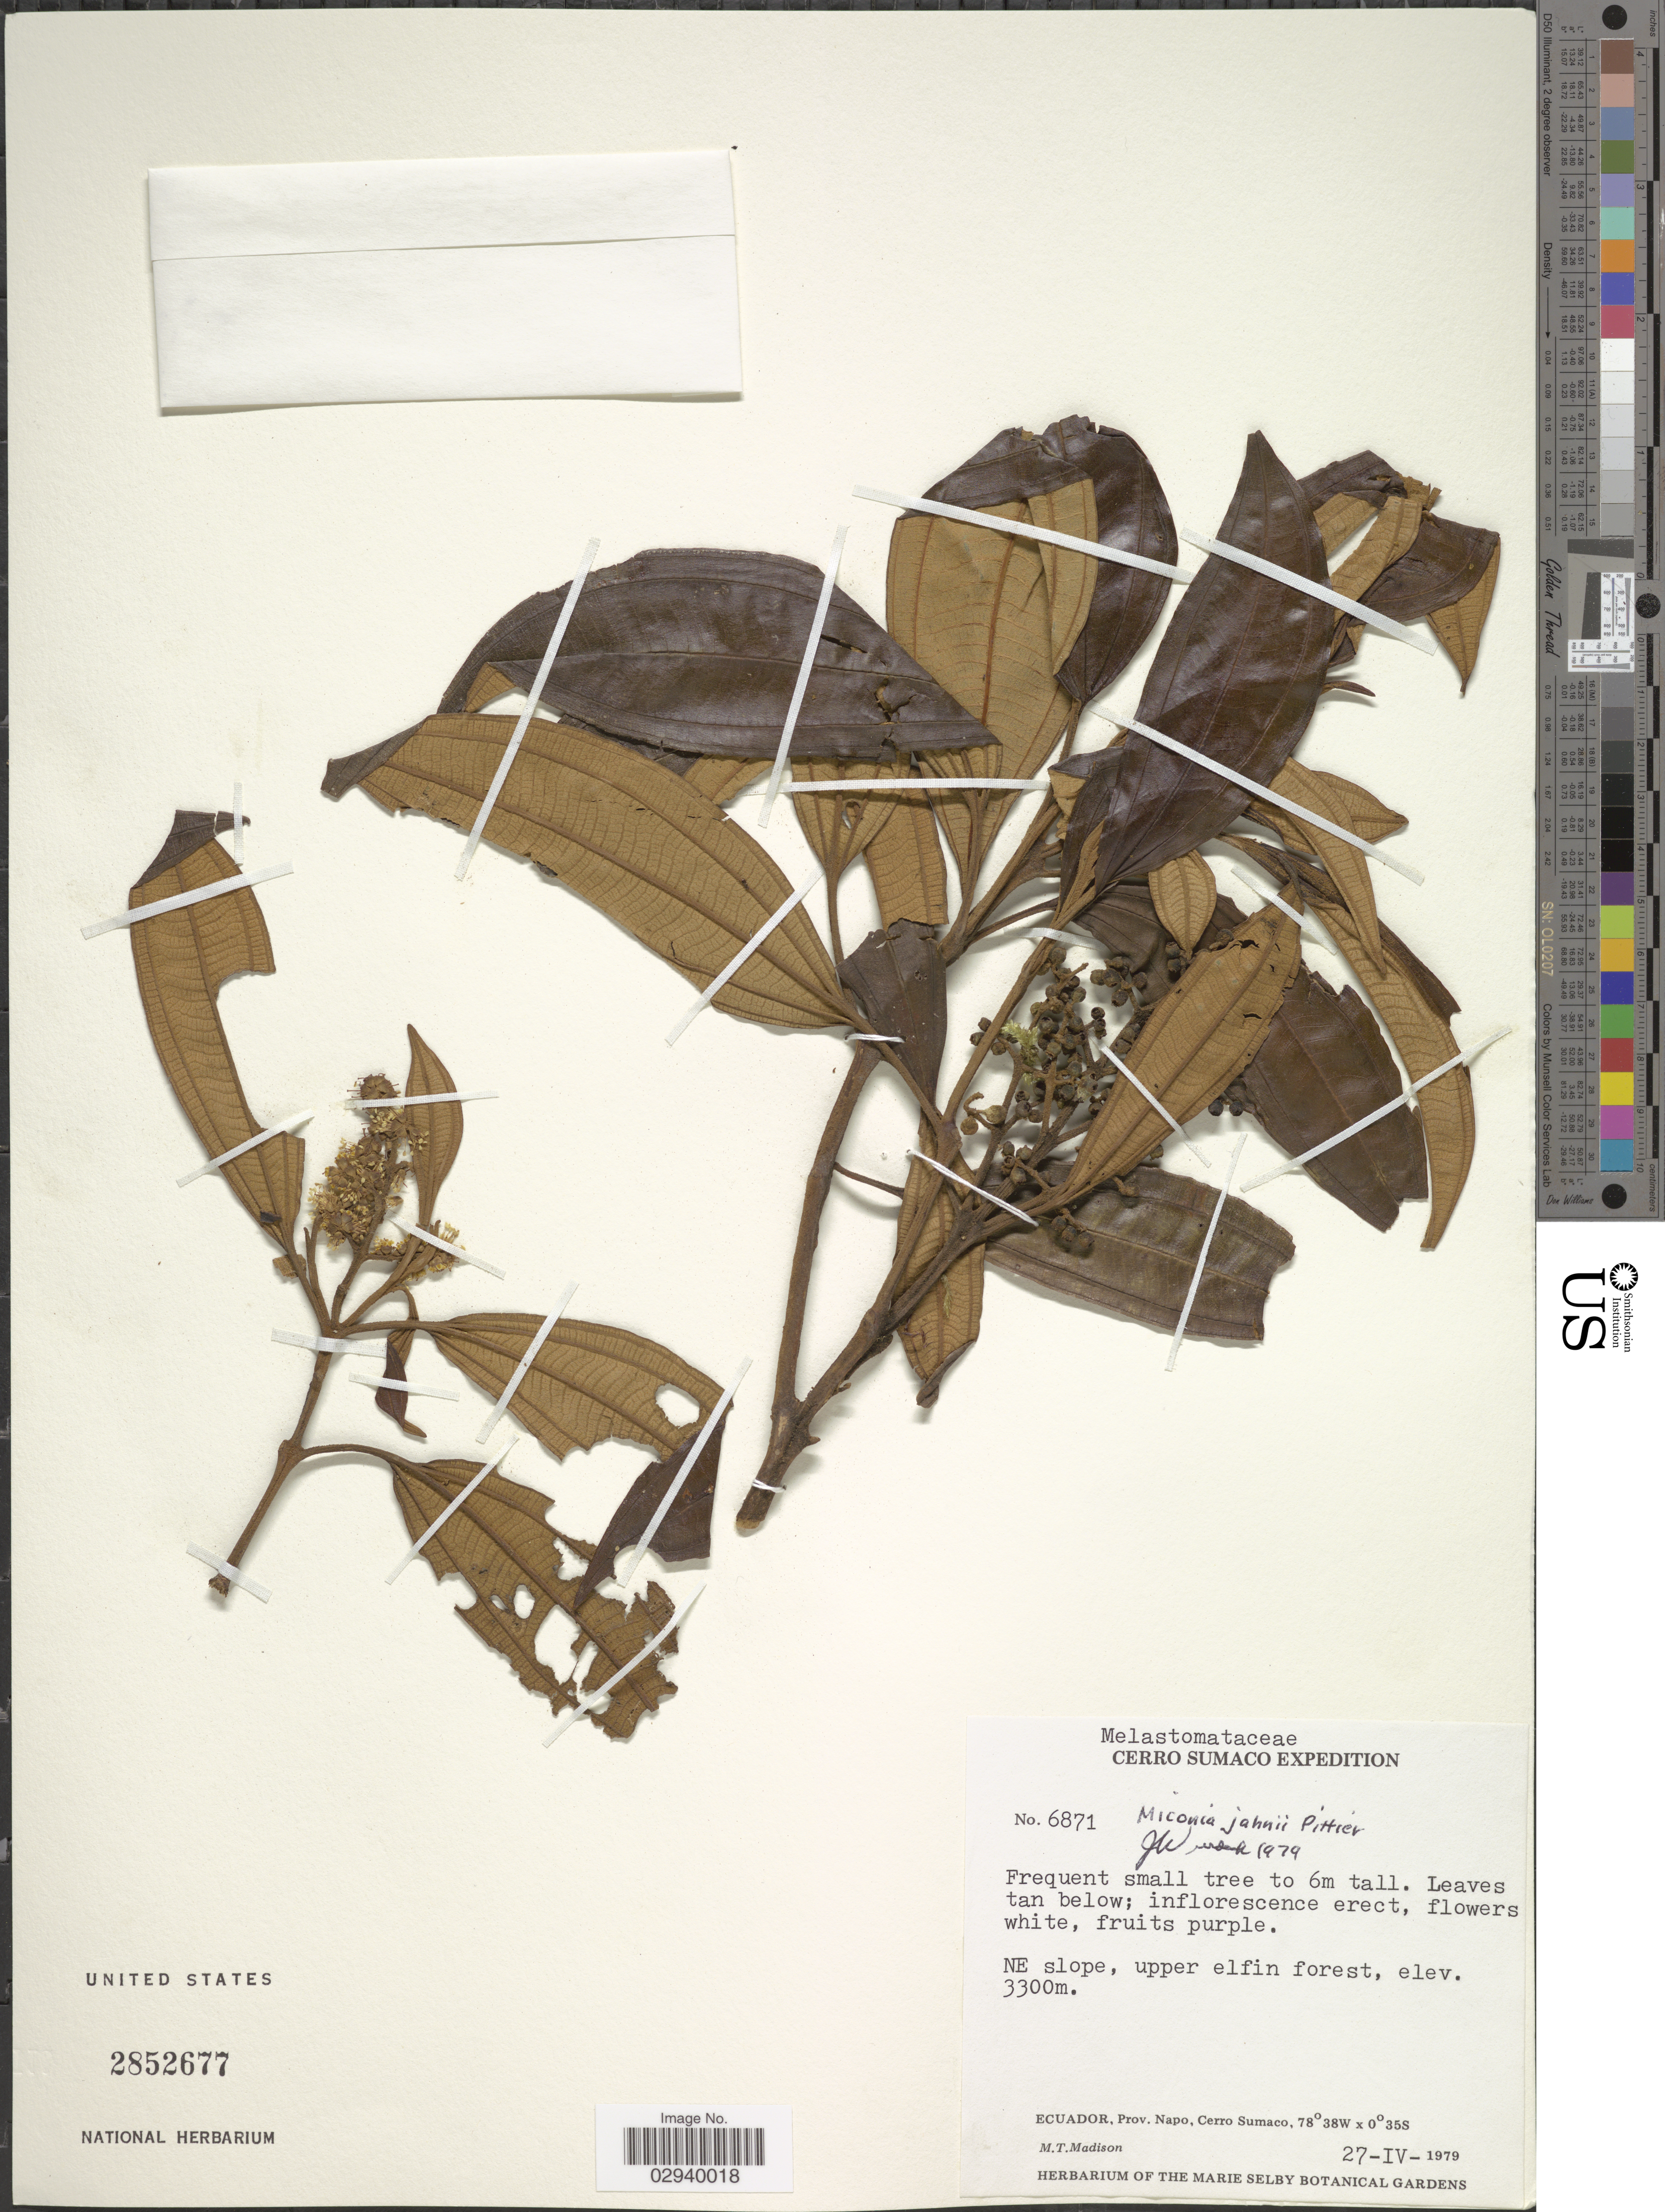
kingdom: Plantae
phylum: Tracheophyta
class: Magnoliopsida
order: Myrtales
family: Melastomataceae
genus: Miconia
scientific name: Miconia jahnii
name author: Pittier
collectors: M. T. Madison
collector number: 6871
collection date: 1979-04-27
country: Ecuador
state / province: Napo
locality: Cerro Sumaco. NE slope, upper elfin forest.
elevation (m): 3300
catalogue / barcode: US 2852677